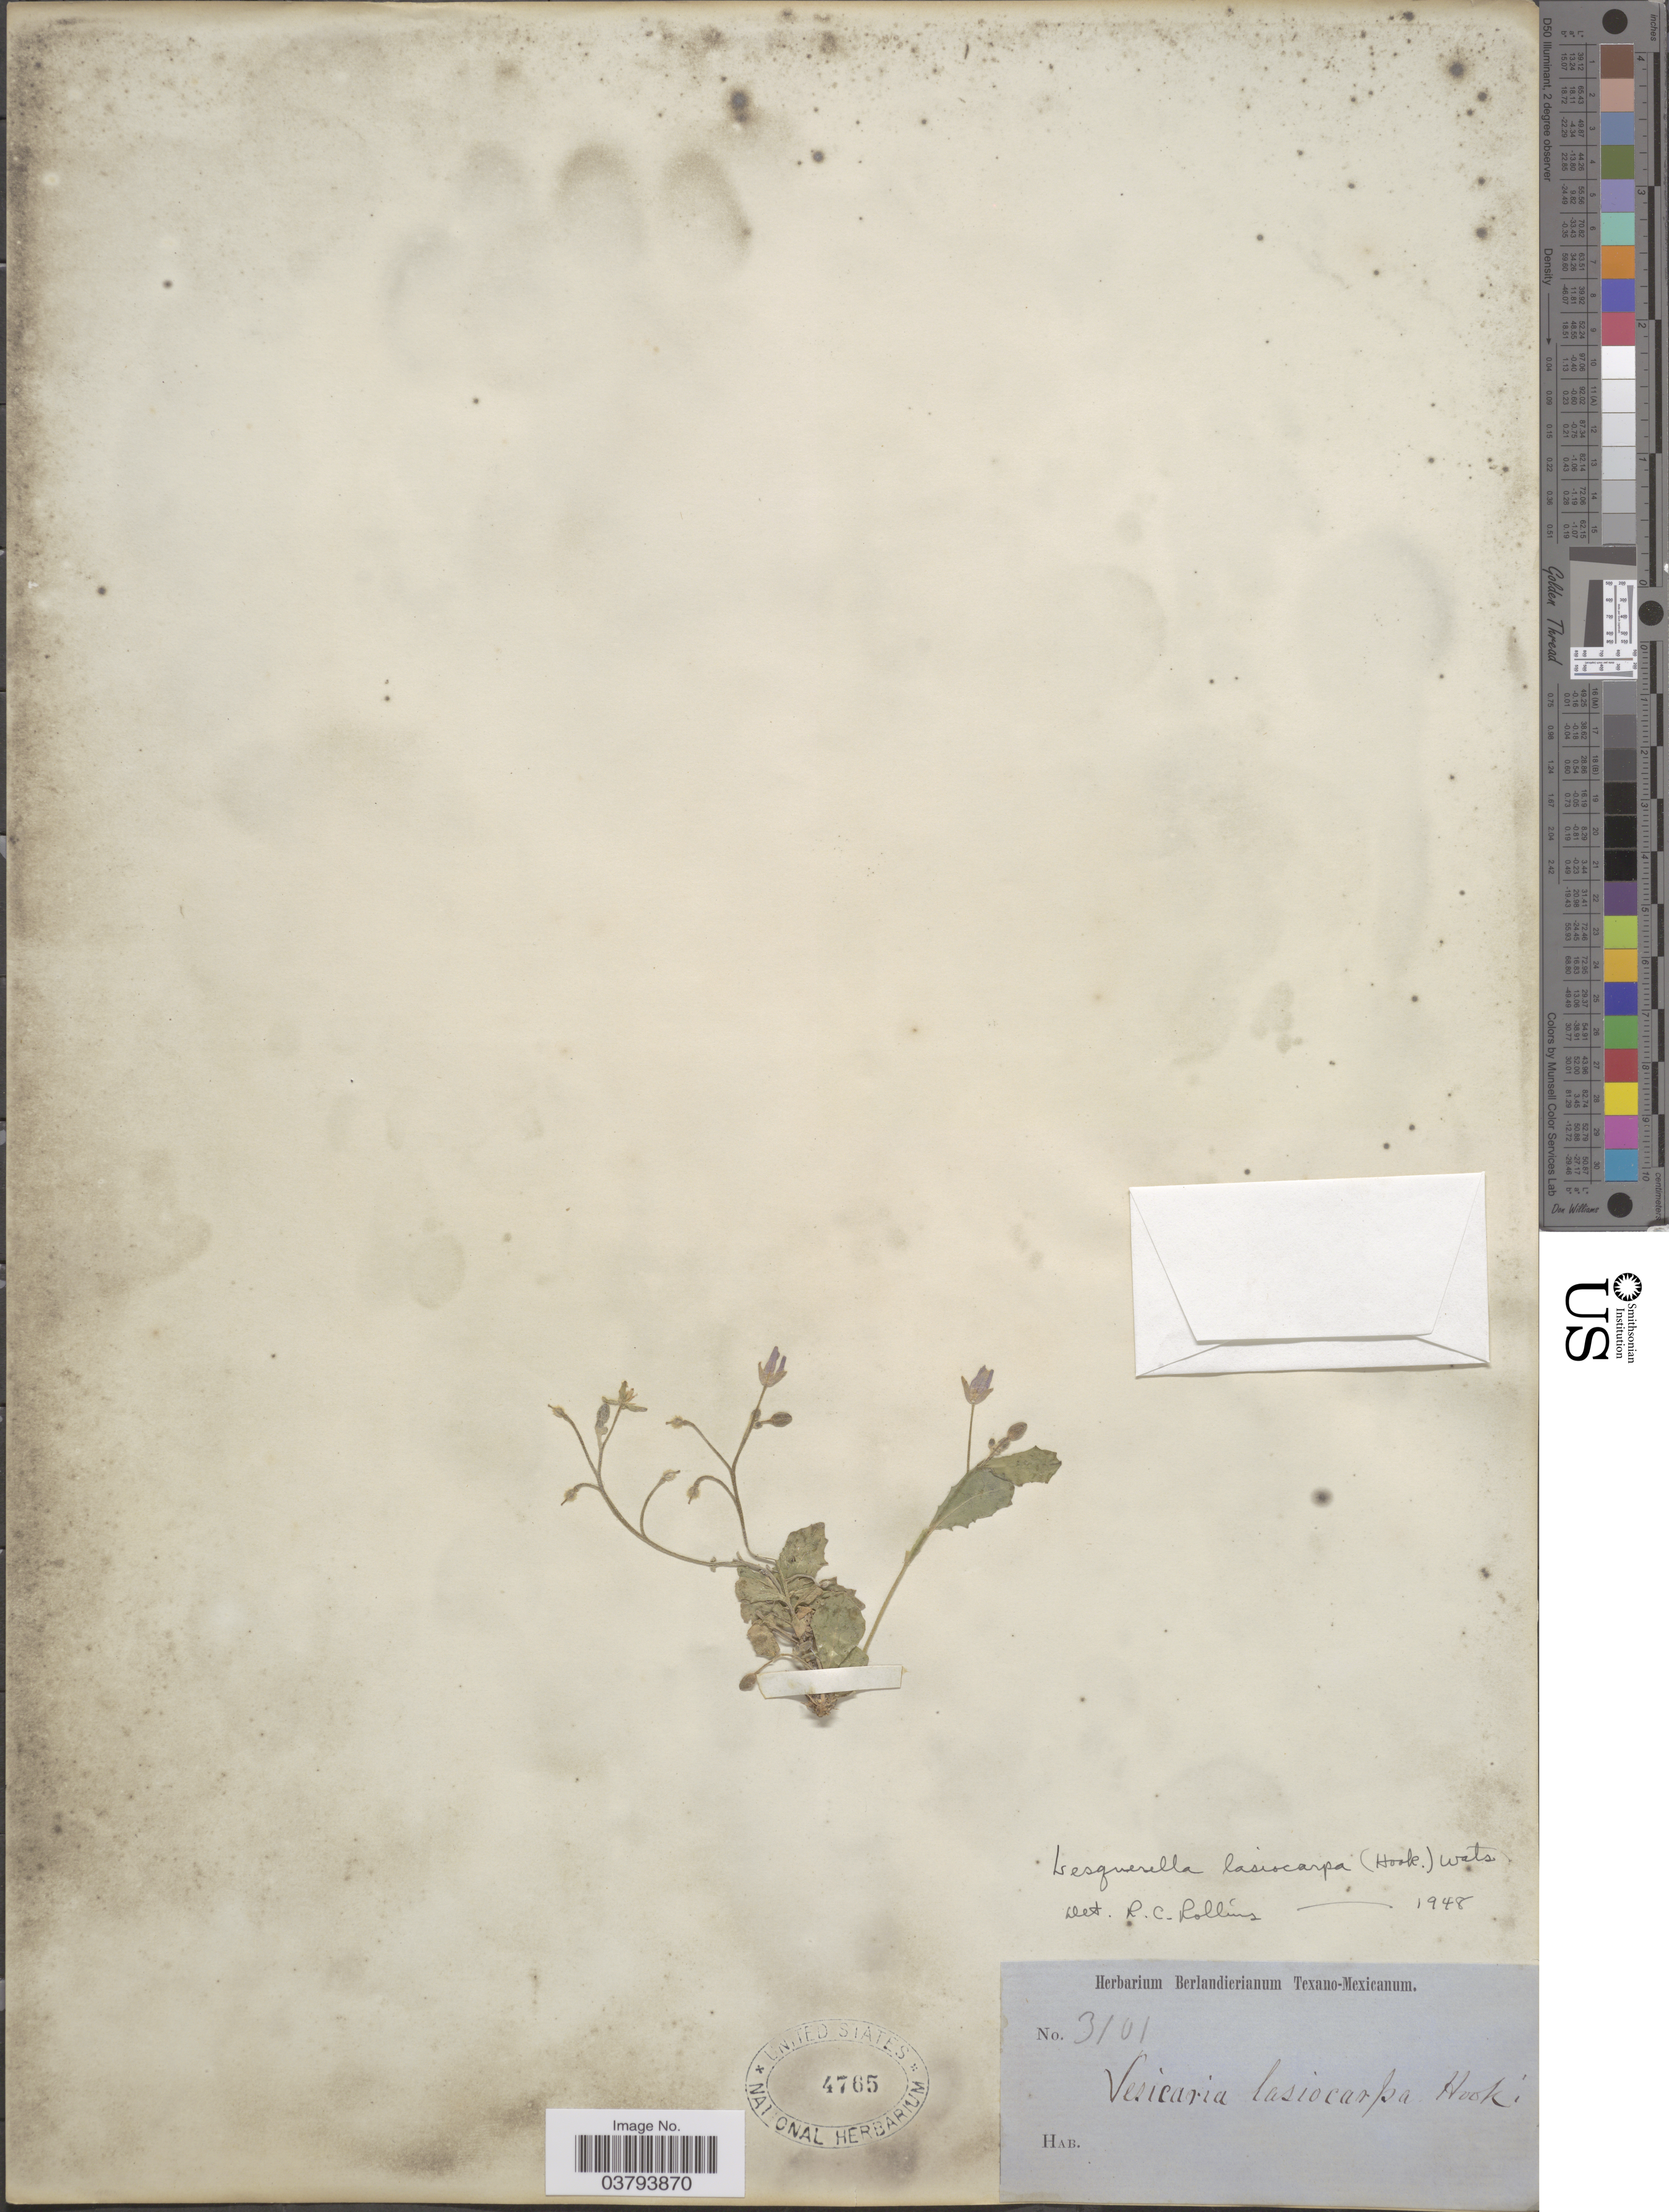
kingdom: Plantae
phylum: Tracheophyta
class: Magnoliopsida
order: Brassicales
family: Brassicaceae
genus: Lesquerella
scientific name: Lesquerella lasiocarpa subsp. lasiocarpa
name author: S. Watson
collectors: ex Herb. Berlandierianum Texano-Mexicanum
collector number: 3101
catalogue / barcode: US 4765